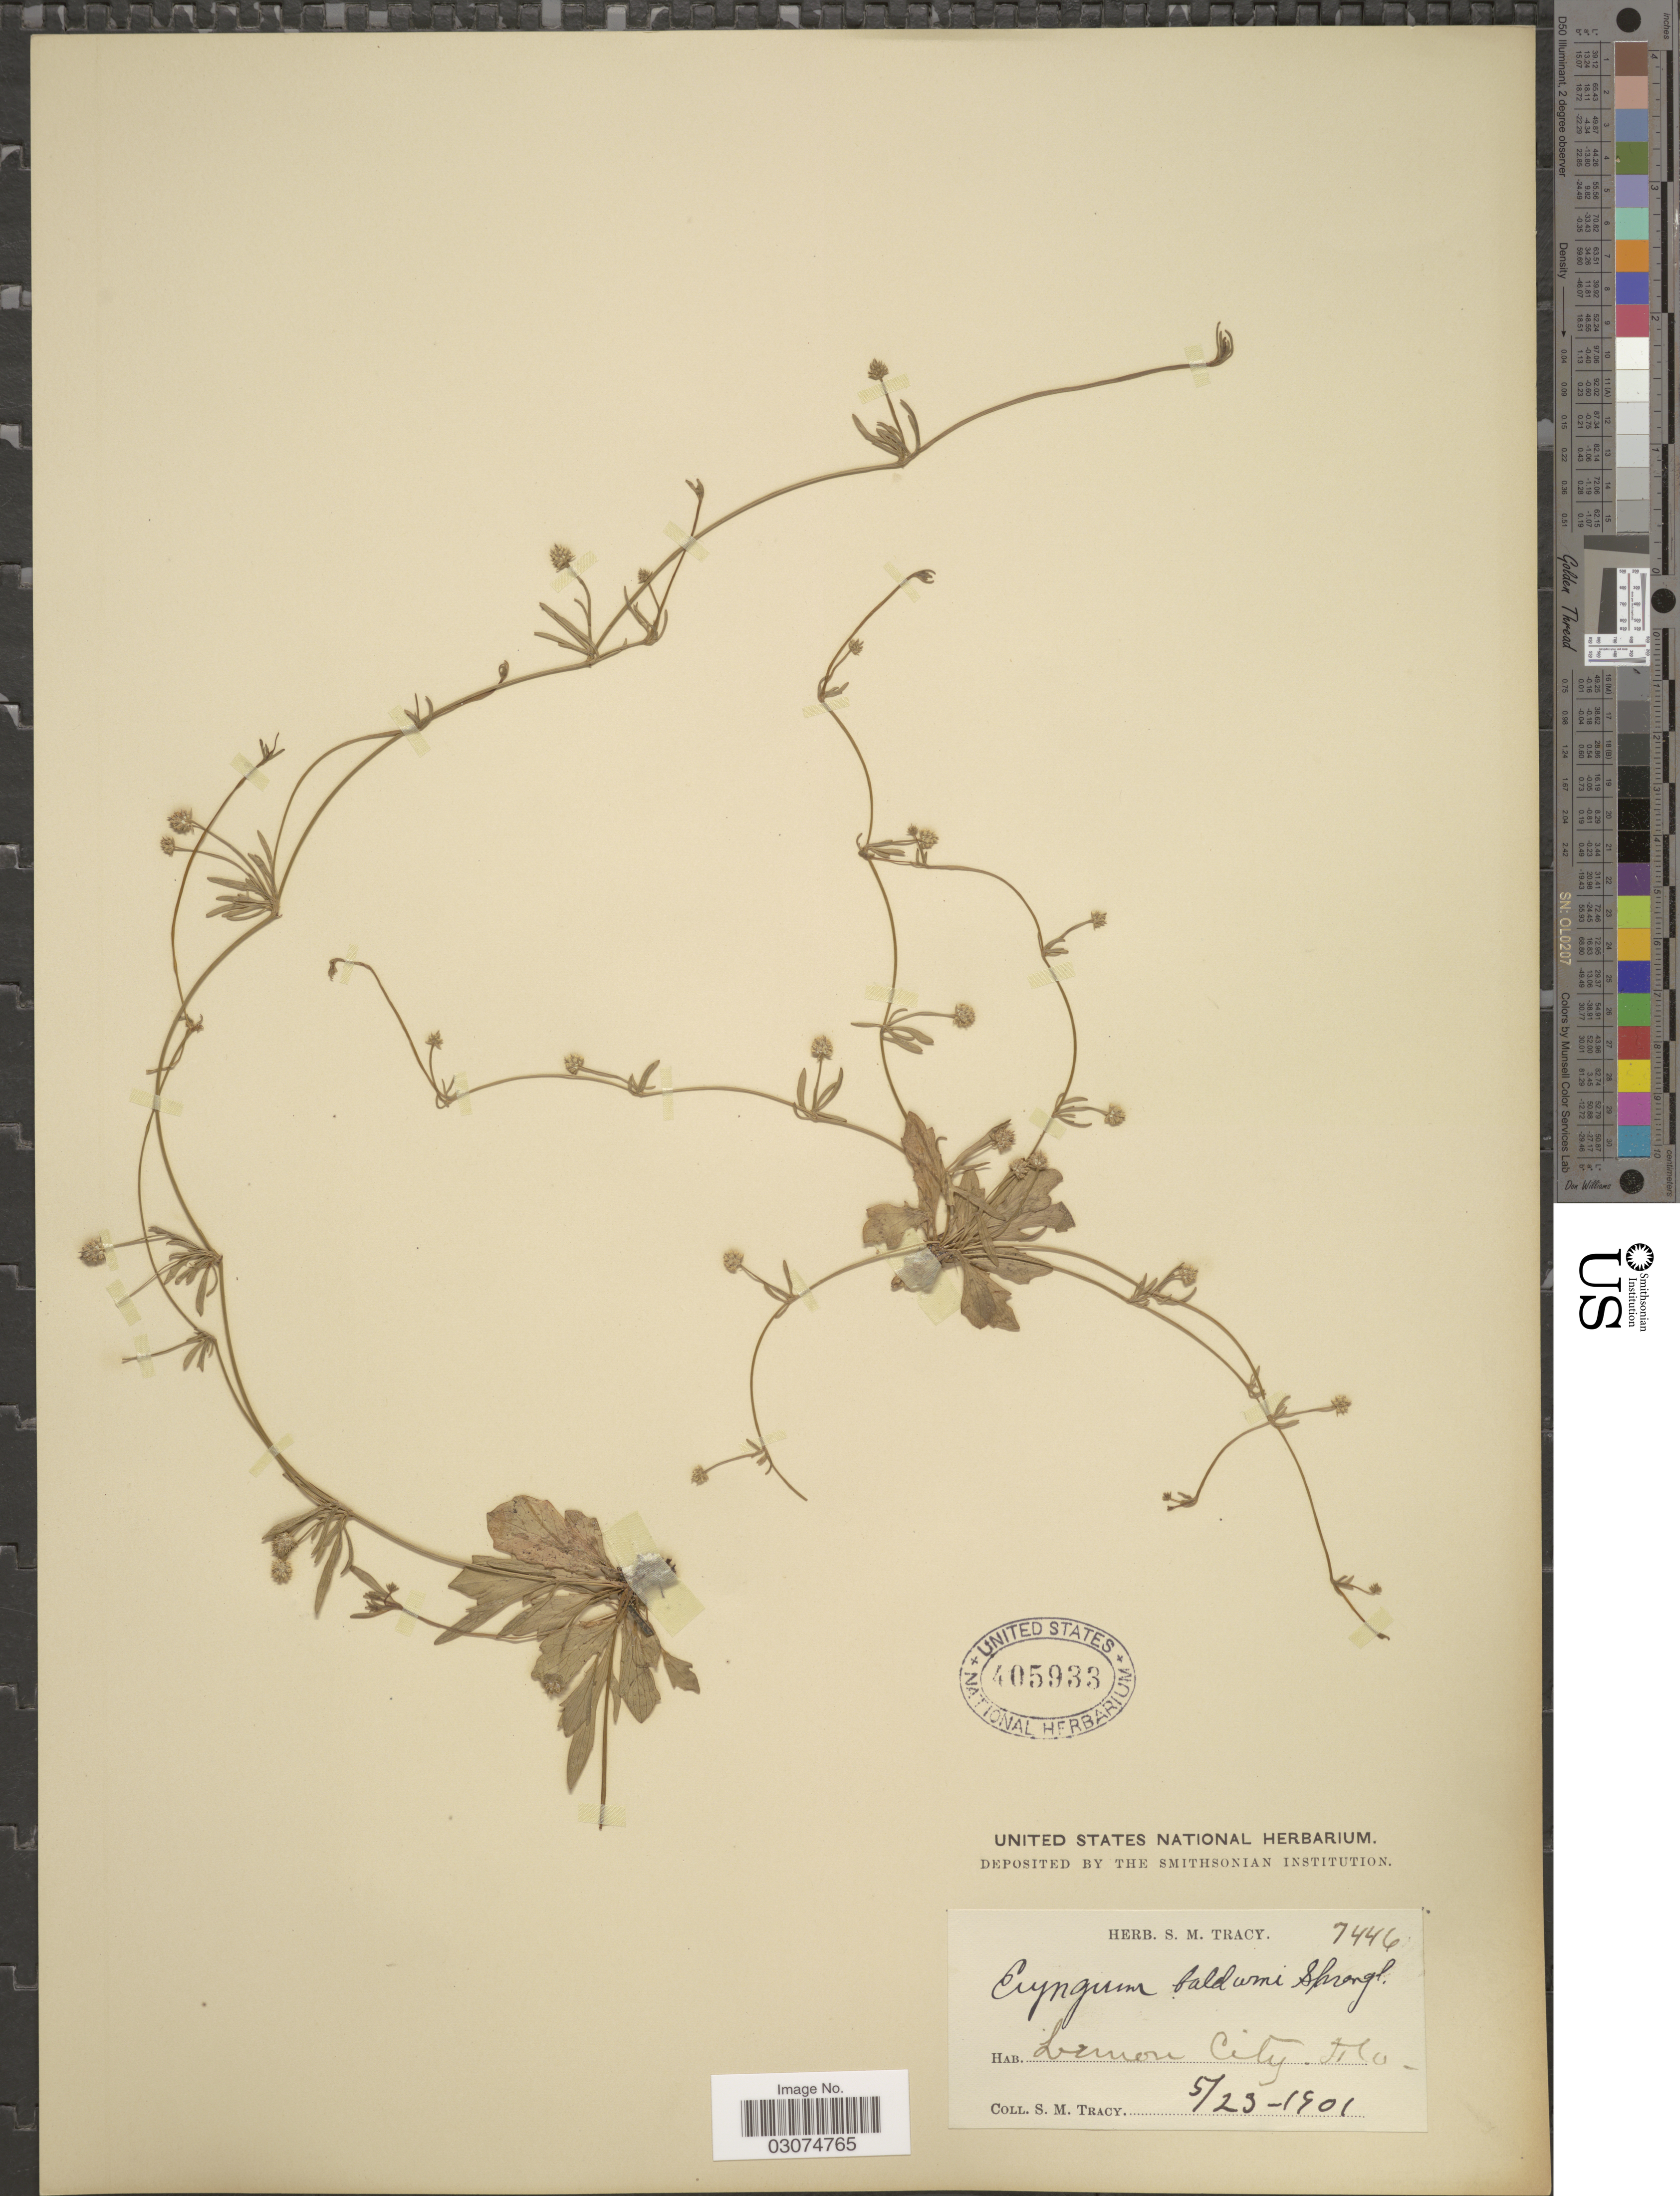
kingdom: Plantae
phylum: Tracheophyta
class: Magnoliopsida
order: Apiales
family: Apiaceae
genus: Eryngium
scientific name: Eryngium baldwinii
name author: Spreng.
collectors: S. M. Tracy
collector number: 7446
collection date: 1901-05-23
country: United States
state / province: Florida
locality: Lemon City. Fla.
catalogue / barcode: US 405933